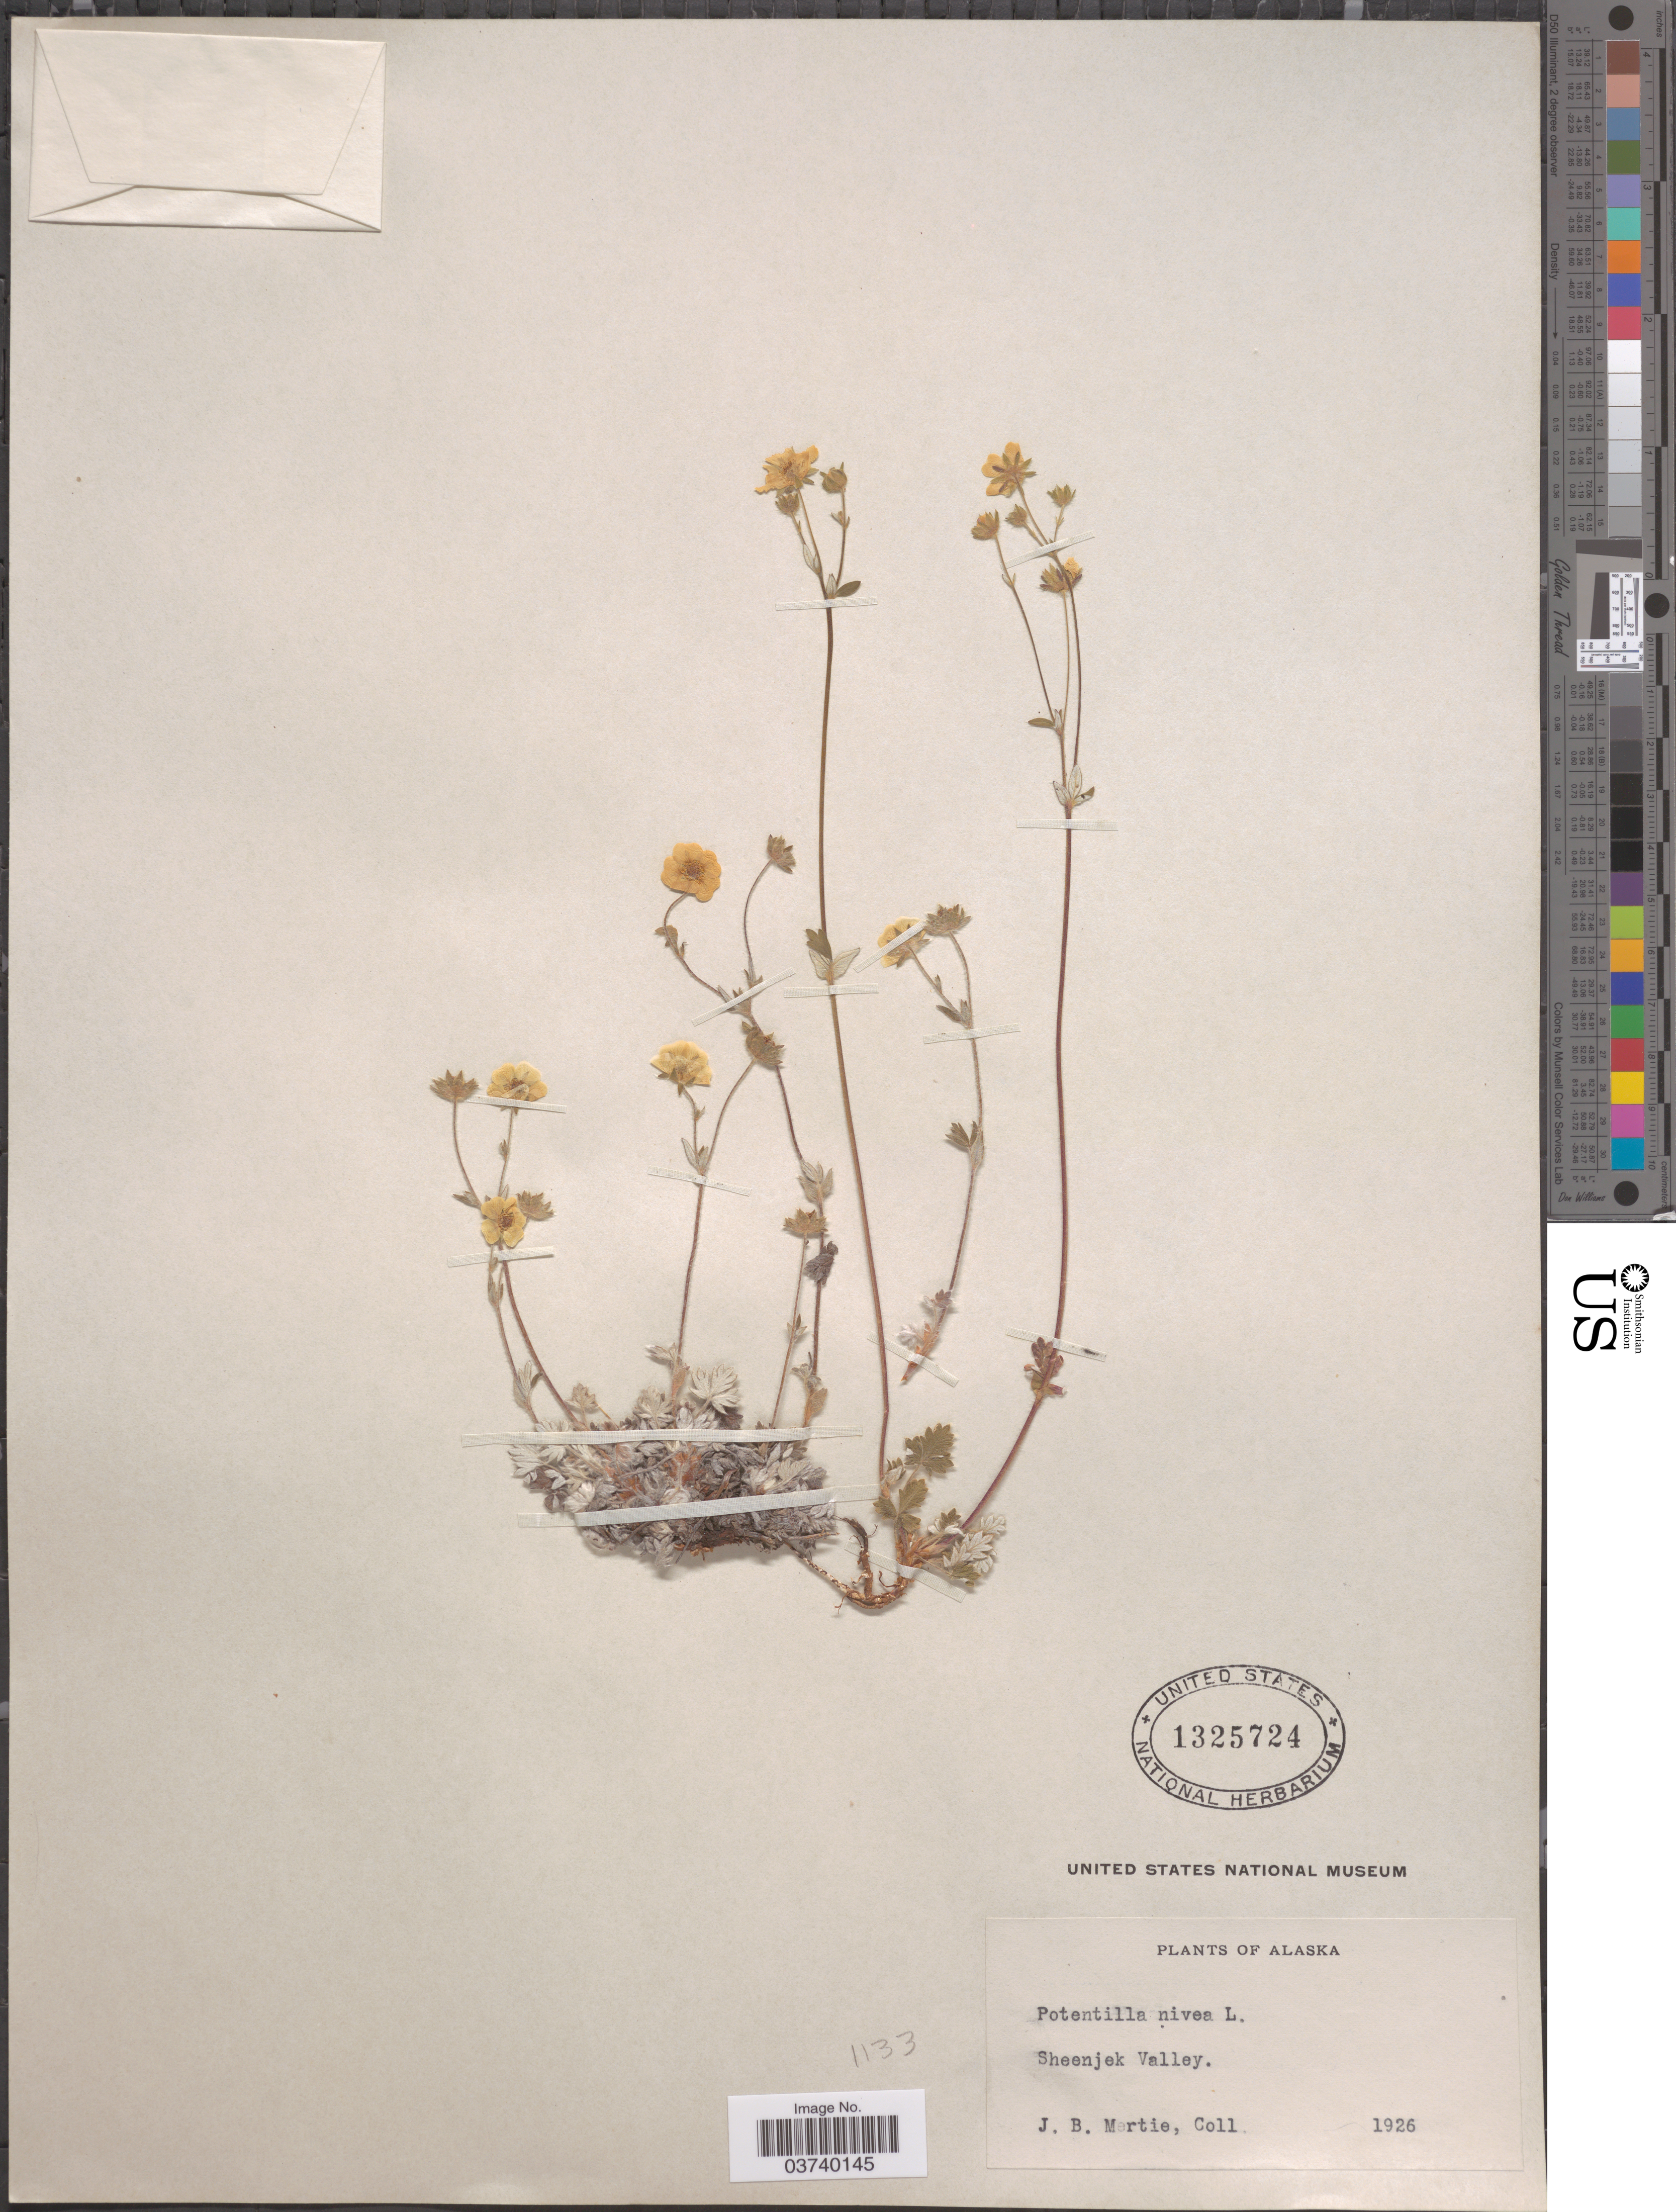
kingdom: Plantae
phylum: Tracheophyta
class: Magnoliopsida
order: Rosales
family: Rosaceae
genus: Potentilla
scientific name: Potentilla nivea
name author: L.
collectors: J. Mertie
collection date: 1926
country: United States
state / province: Alaska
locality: Sheenjek Valley.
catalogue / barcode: US 1325724